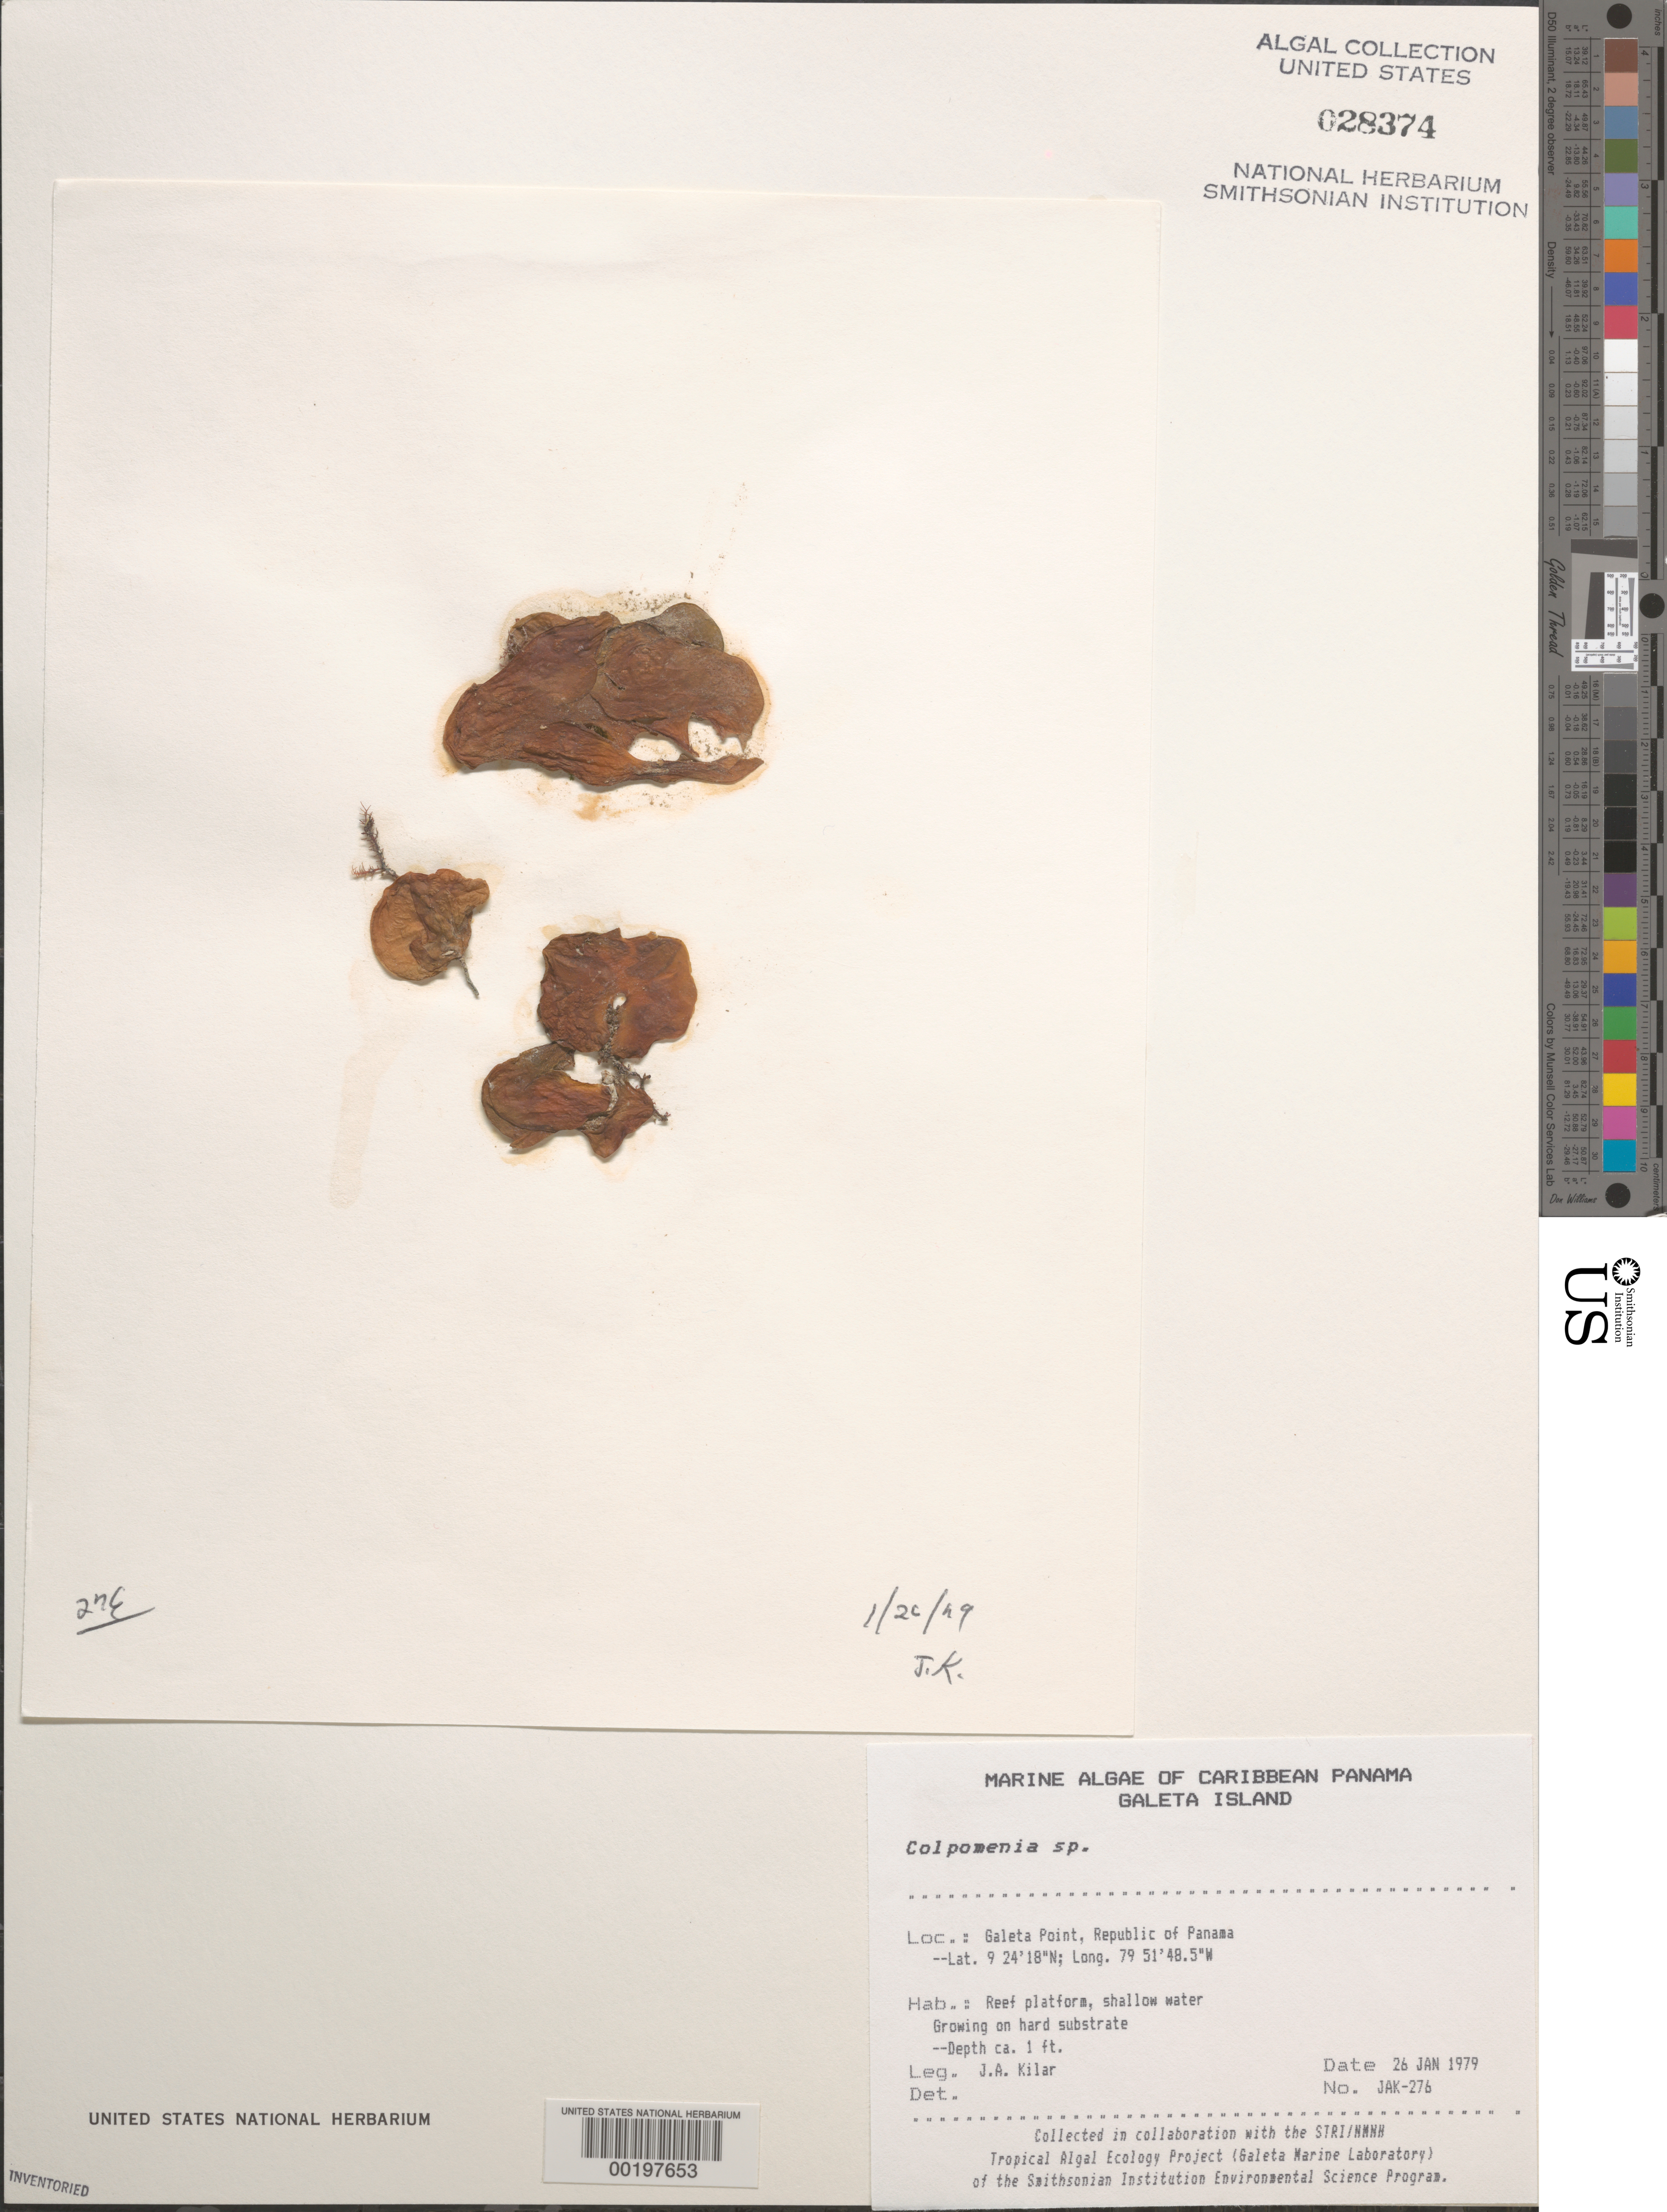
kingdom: Chromista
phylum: Ochrophyta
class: Phaeophyceae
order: Scytosiphonales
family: Scytosiphonaceae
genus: Colpomenia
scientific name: Colpomenia sp.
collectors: J. A. Kilar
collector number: JAK-276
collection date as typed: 26 Jan 1979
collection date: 1979-01-26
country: Panama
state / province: Colón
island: Galeta Island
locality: Galeta Point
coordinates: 9 24' 18" N, 79 51' 48.5" W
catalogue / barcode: US 28374